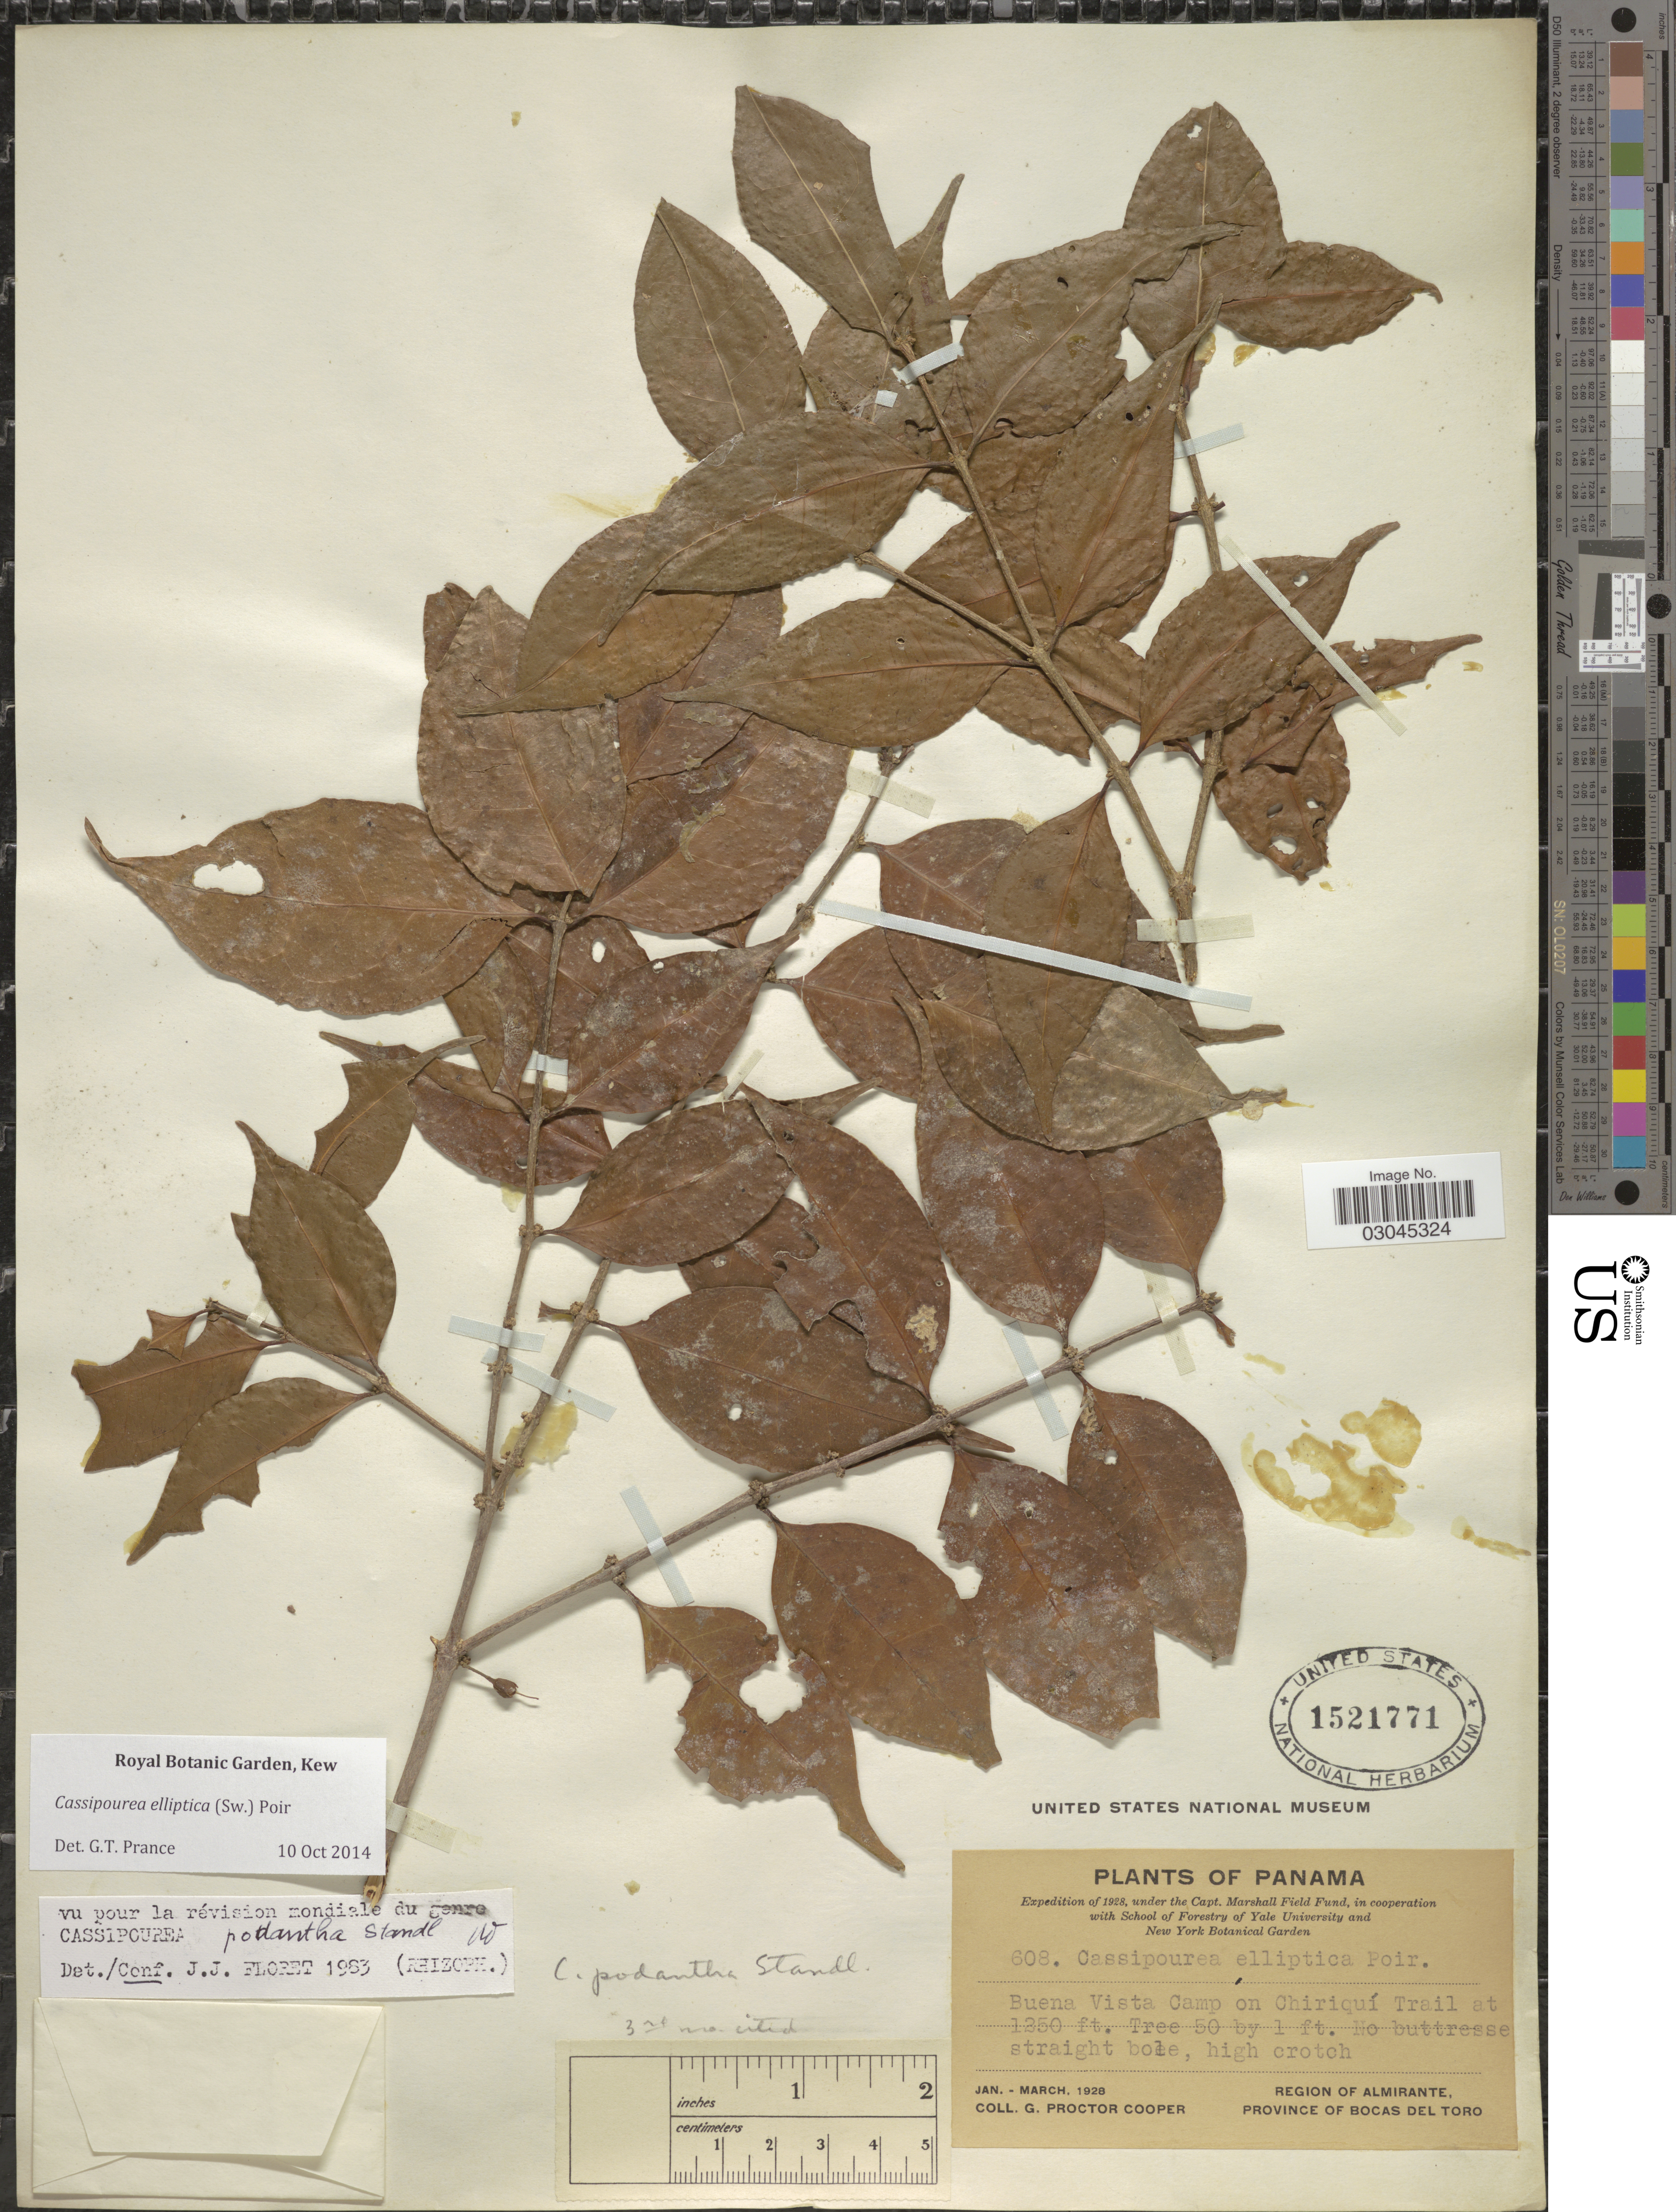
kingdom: Plantae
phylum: Tracheophyta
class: Magnoliopsida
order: Malpighiales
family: Rhizophoraceae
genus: Cassipourea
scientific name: Cassipourea elliptica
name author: (Sw.) Poir.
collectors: G. Cooper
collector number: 608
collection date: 1928-01/1928-03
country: Panama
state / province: Bocas del Toro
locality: Buena Vista Camp on Chiriquí Trail. Region of Almirante, Province of Bocas del Toro.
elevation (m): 381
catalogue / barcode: US 1521771